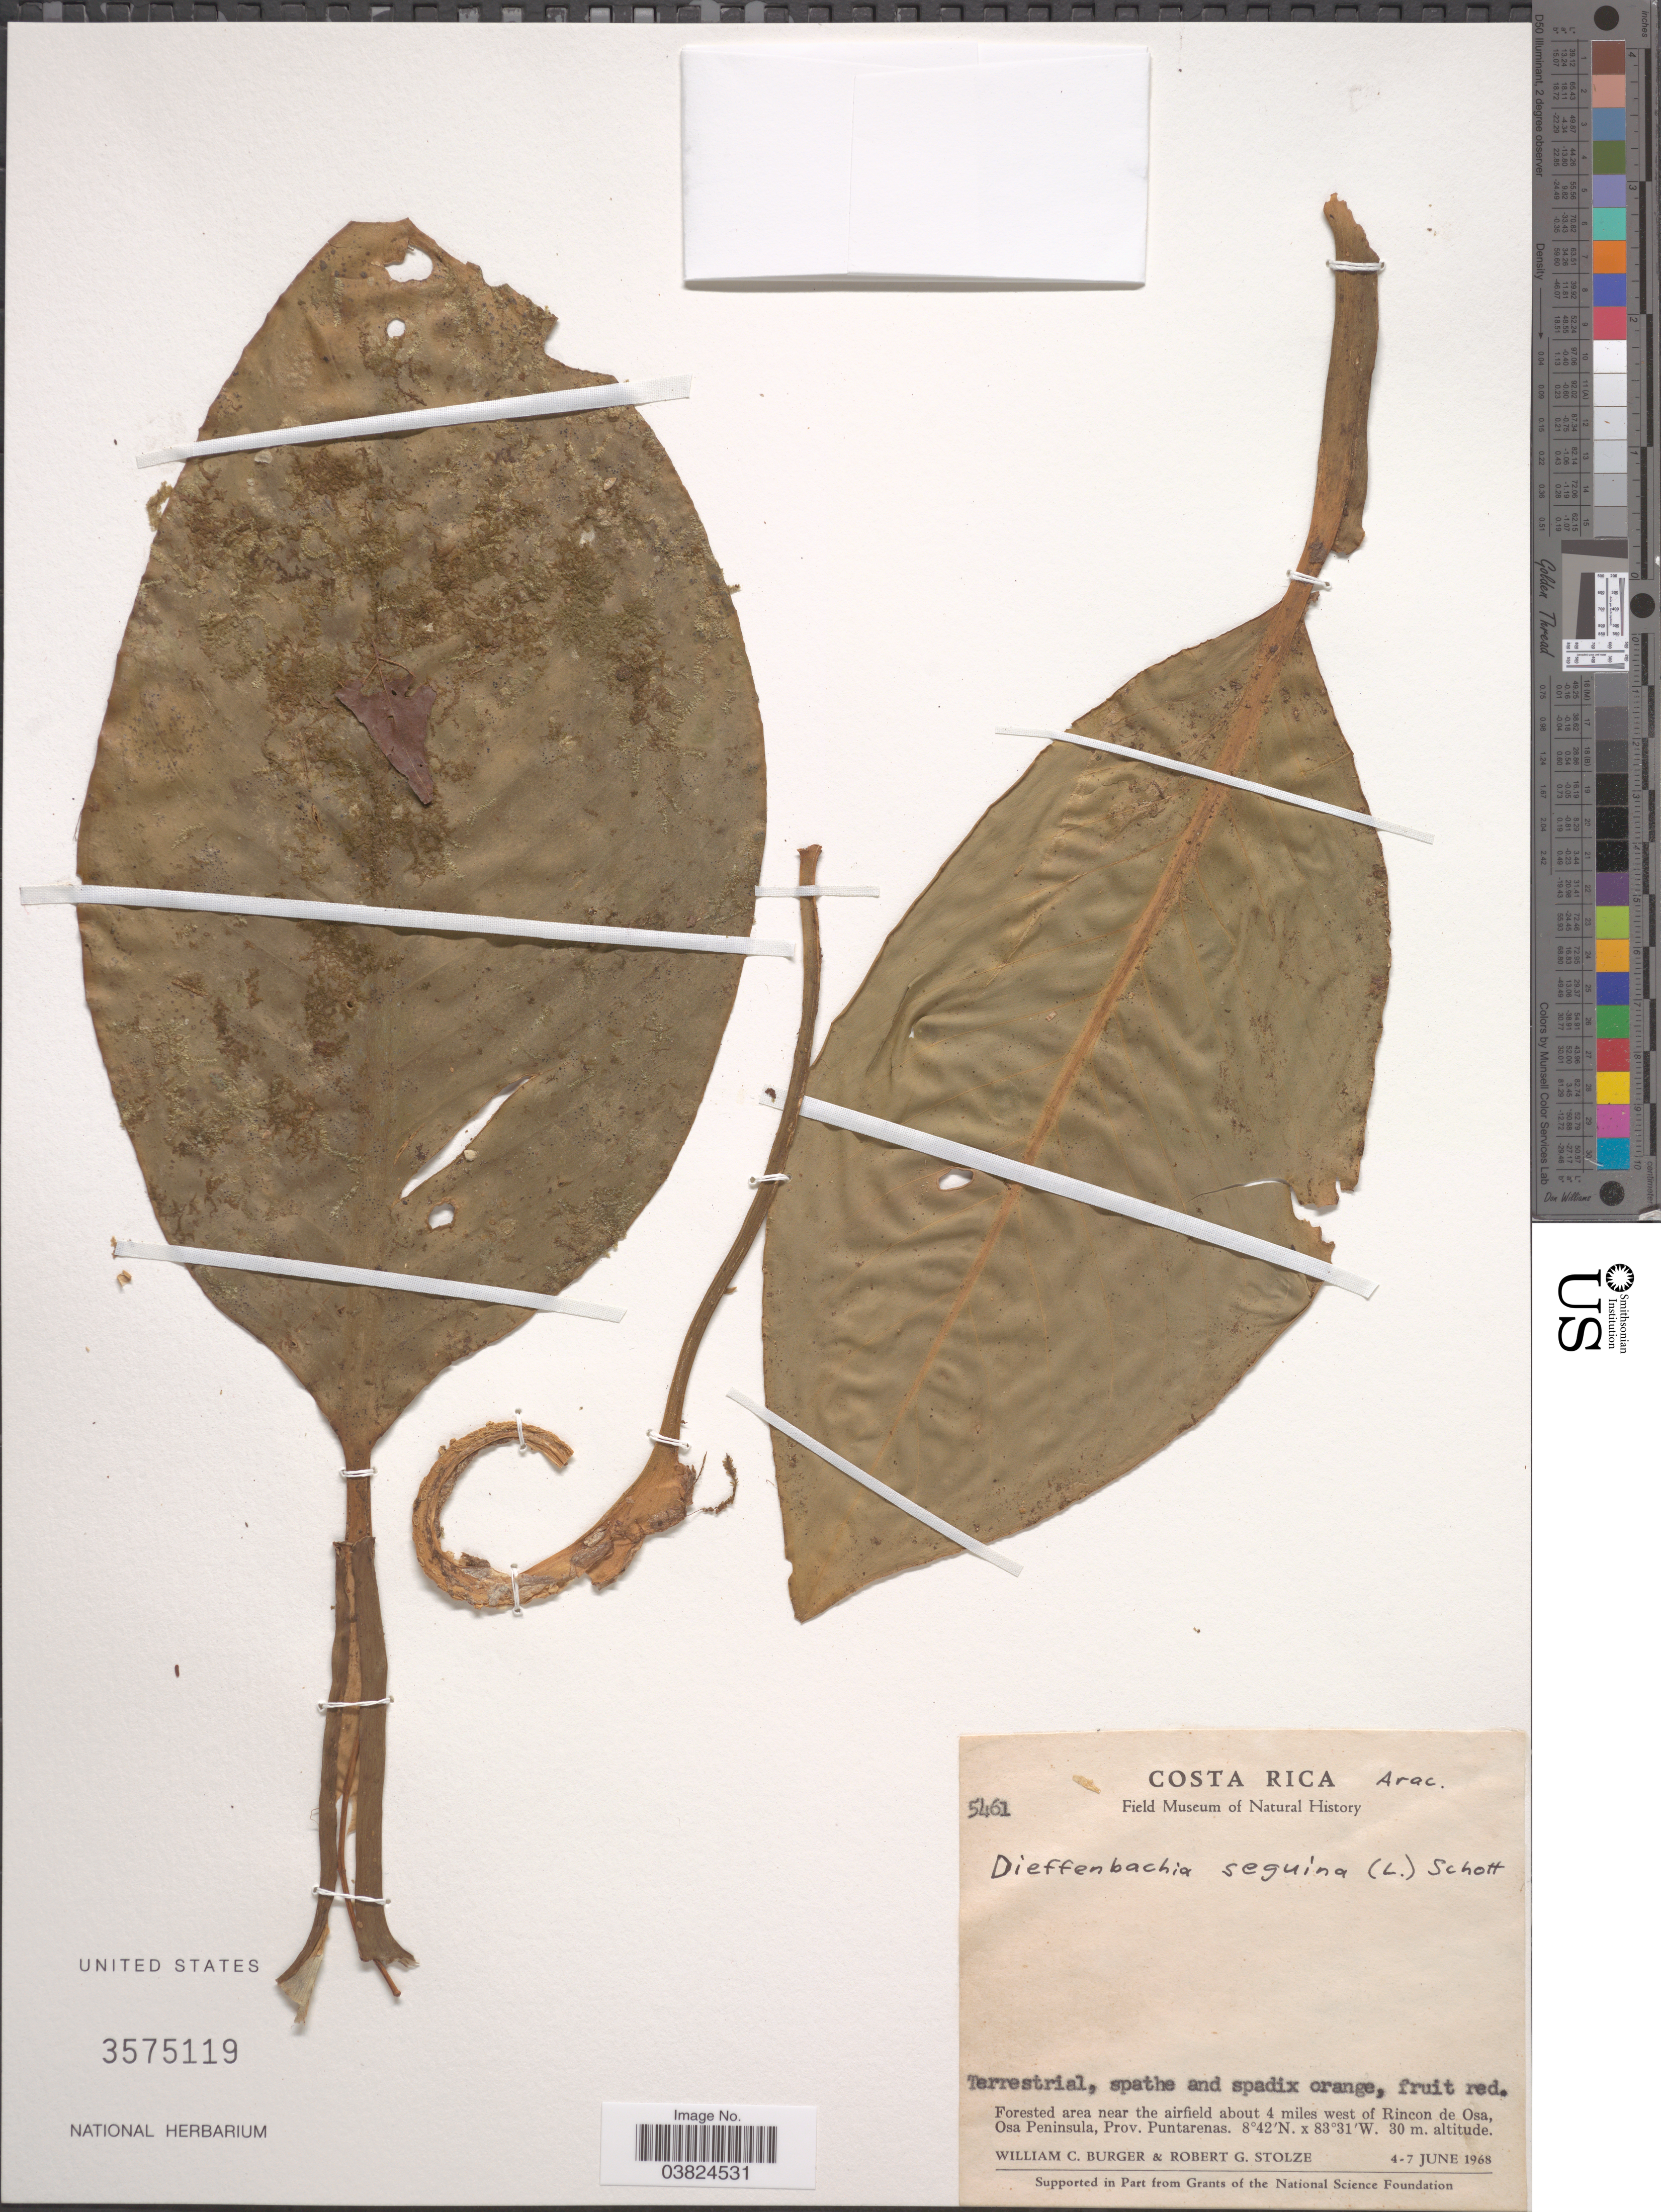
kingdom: Plantae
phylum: Tracheophyta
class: Liliopsida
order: Alismatales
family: Araceae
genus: Dieffenbachia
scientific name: Dieffenbachia seguine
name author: (Jacq.) Schott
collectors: W. Burger & R. G. Stolze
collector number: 5461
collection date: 1968-06-04/1968-06-07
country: Costa Rica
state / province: Puntarenas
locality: Forested area near the airfield about 4 miles west of Rincon de Osa, Osa Peninsula.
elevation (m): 30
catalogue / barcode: US 3575119